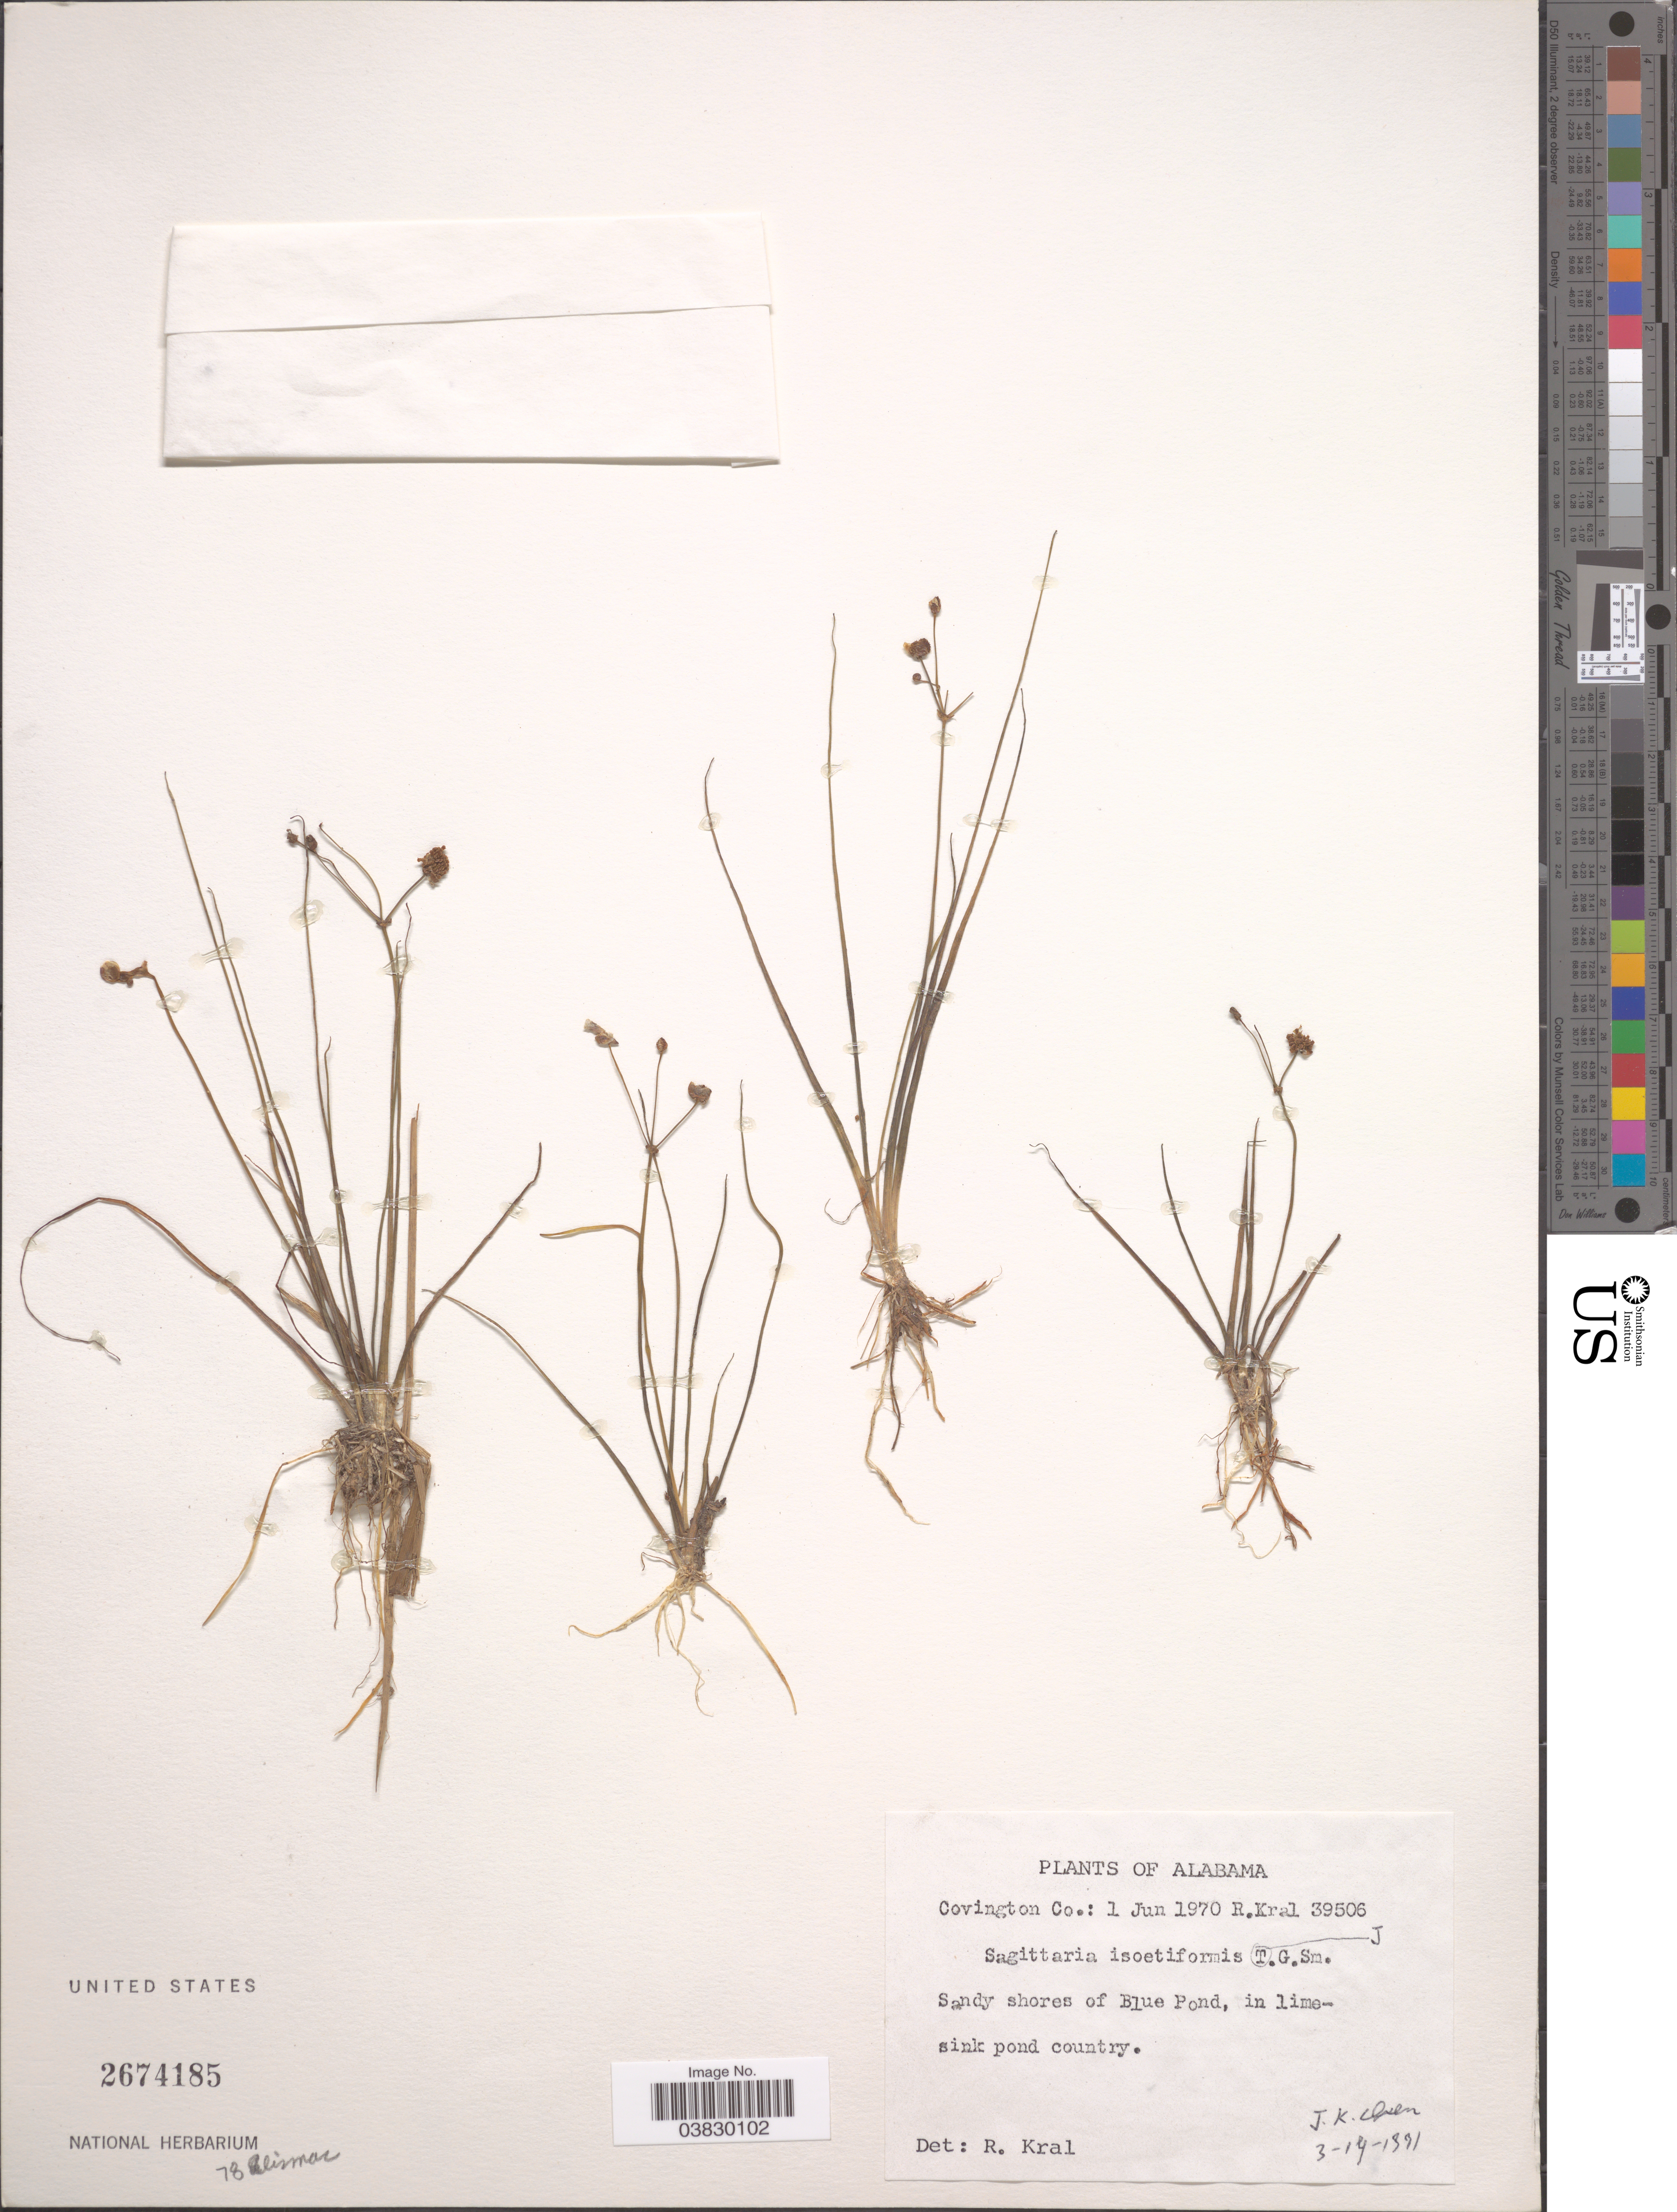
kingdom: Plantae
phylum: Tracheophyta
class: Liliopsida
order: Alismatales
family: Alismataceae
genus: Sagittaria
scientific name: Sagittaria graminea var. graminea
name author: Michx.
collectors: R. Kral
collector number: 39506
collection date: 1970-06-01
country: United States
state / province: Alabama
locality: Covington Co. Sandy shores of Blue Pond.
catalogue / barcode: US 2674185